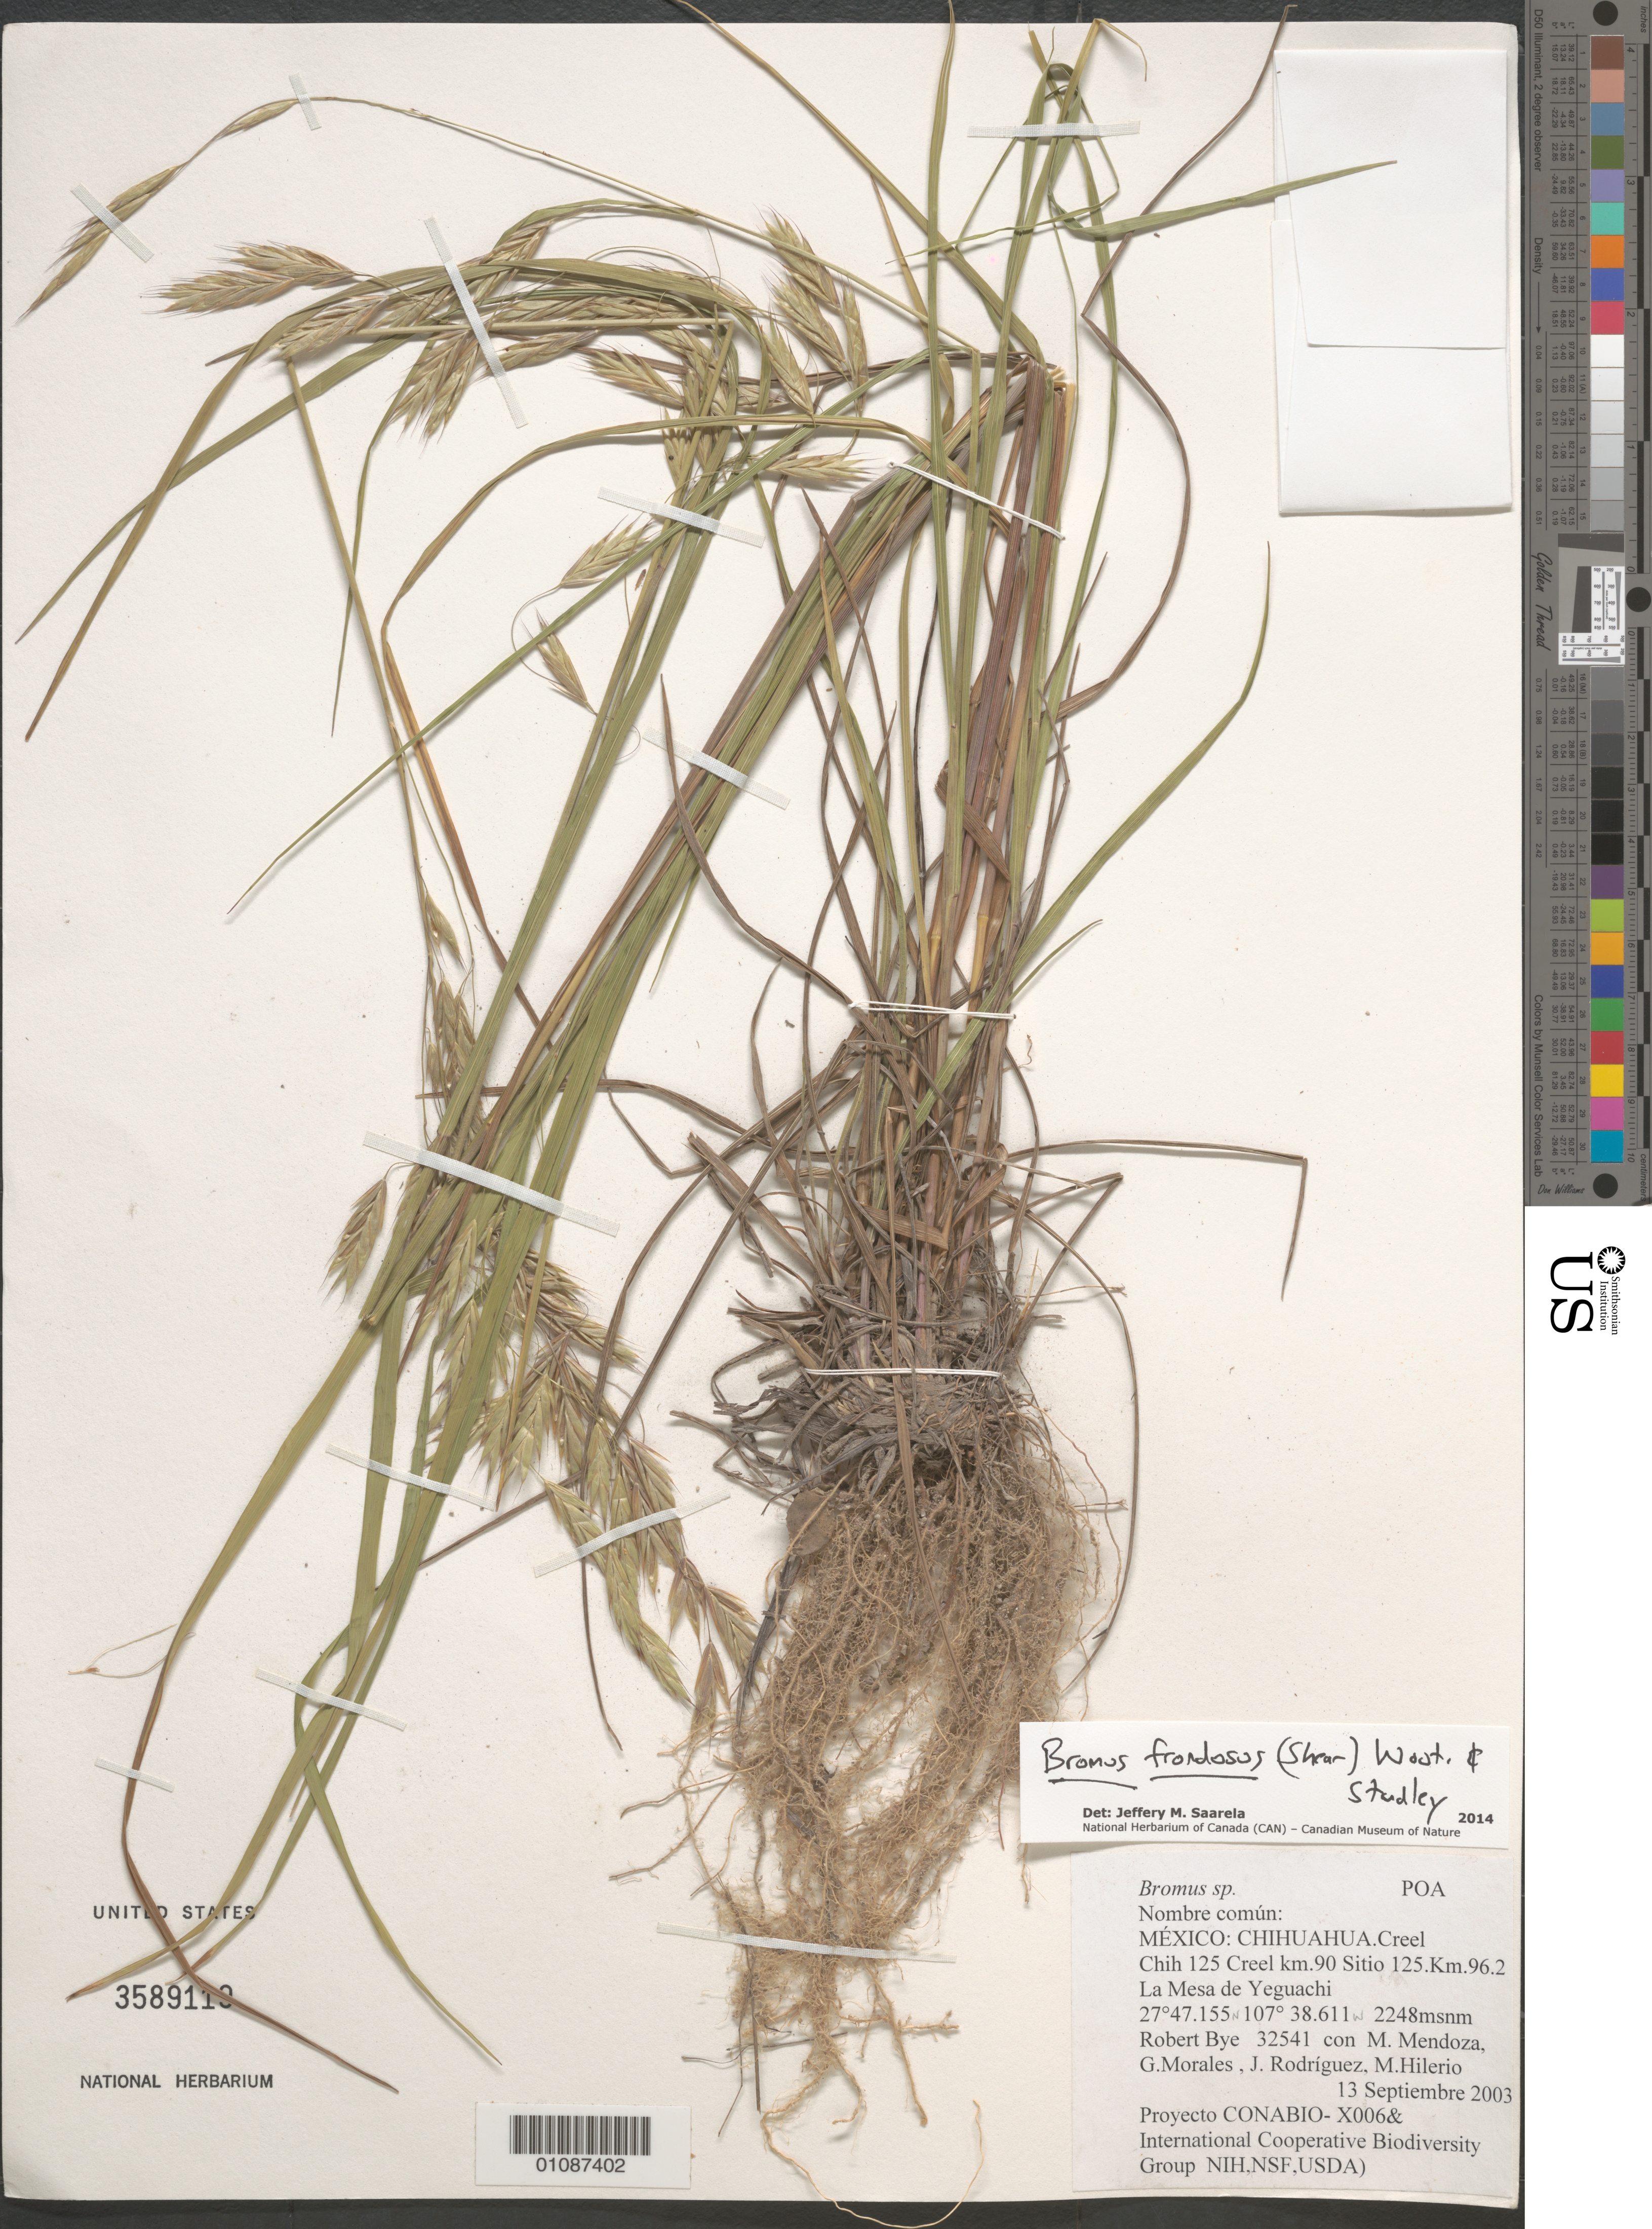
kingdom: Plantae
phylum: Tracheophyta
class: Liliopsida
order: Poales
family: Poaceae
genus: Bromus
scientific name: Bromus frondosus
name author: (Shear) Wooton & Standl.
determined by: Saarela, J. M., (CAN), Canadian Museum of Nature (CANADA)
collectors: R. A. Bye, M. Mendoza Garcia, G. Morales, J. Rodríguez & M. Hilerio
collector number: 32541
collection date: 2003-09-13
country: Mexico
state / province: Chihuahua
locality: Creel Chih 125 Creel km 90 sitio 125 km 96.2 La Mesa de Yeguachi.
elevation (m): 2248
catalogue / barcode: US 3589119